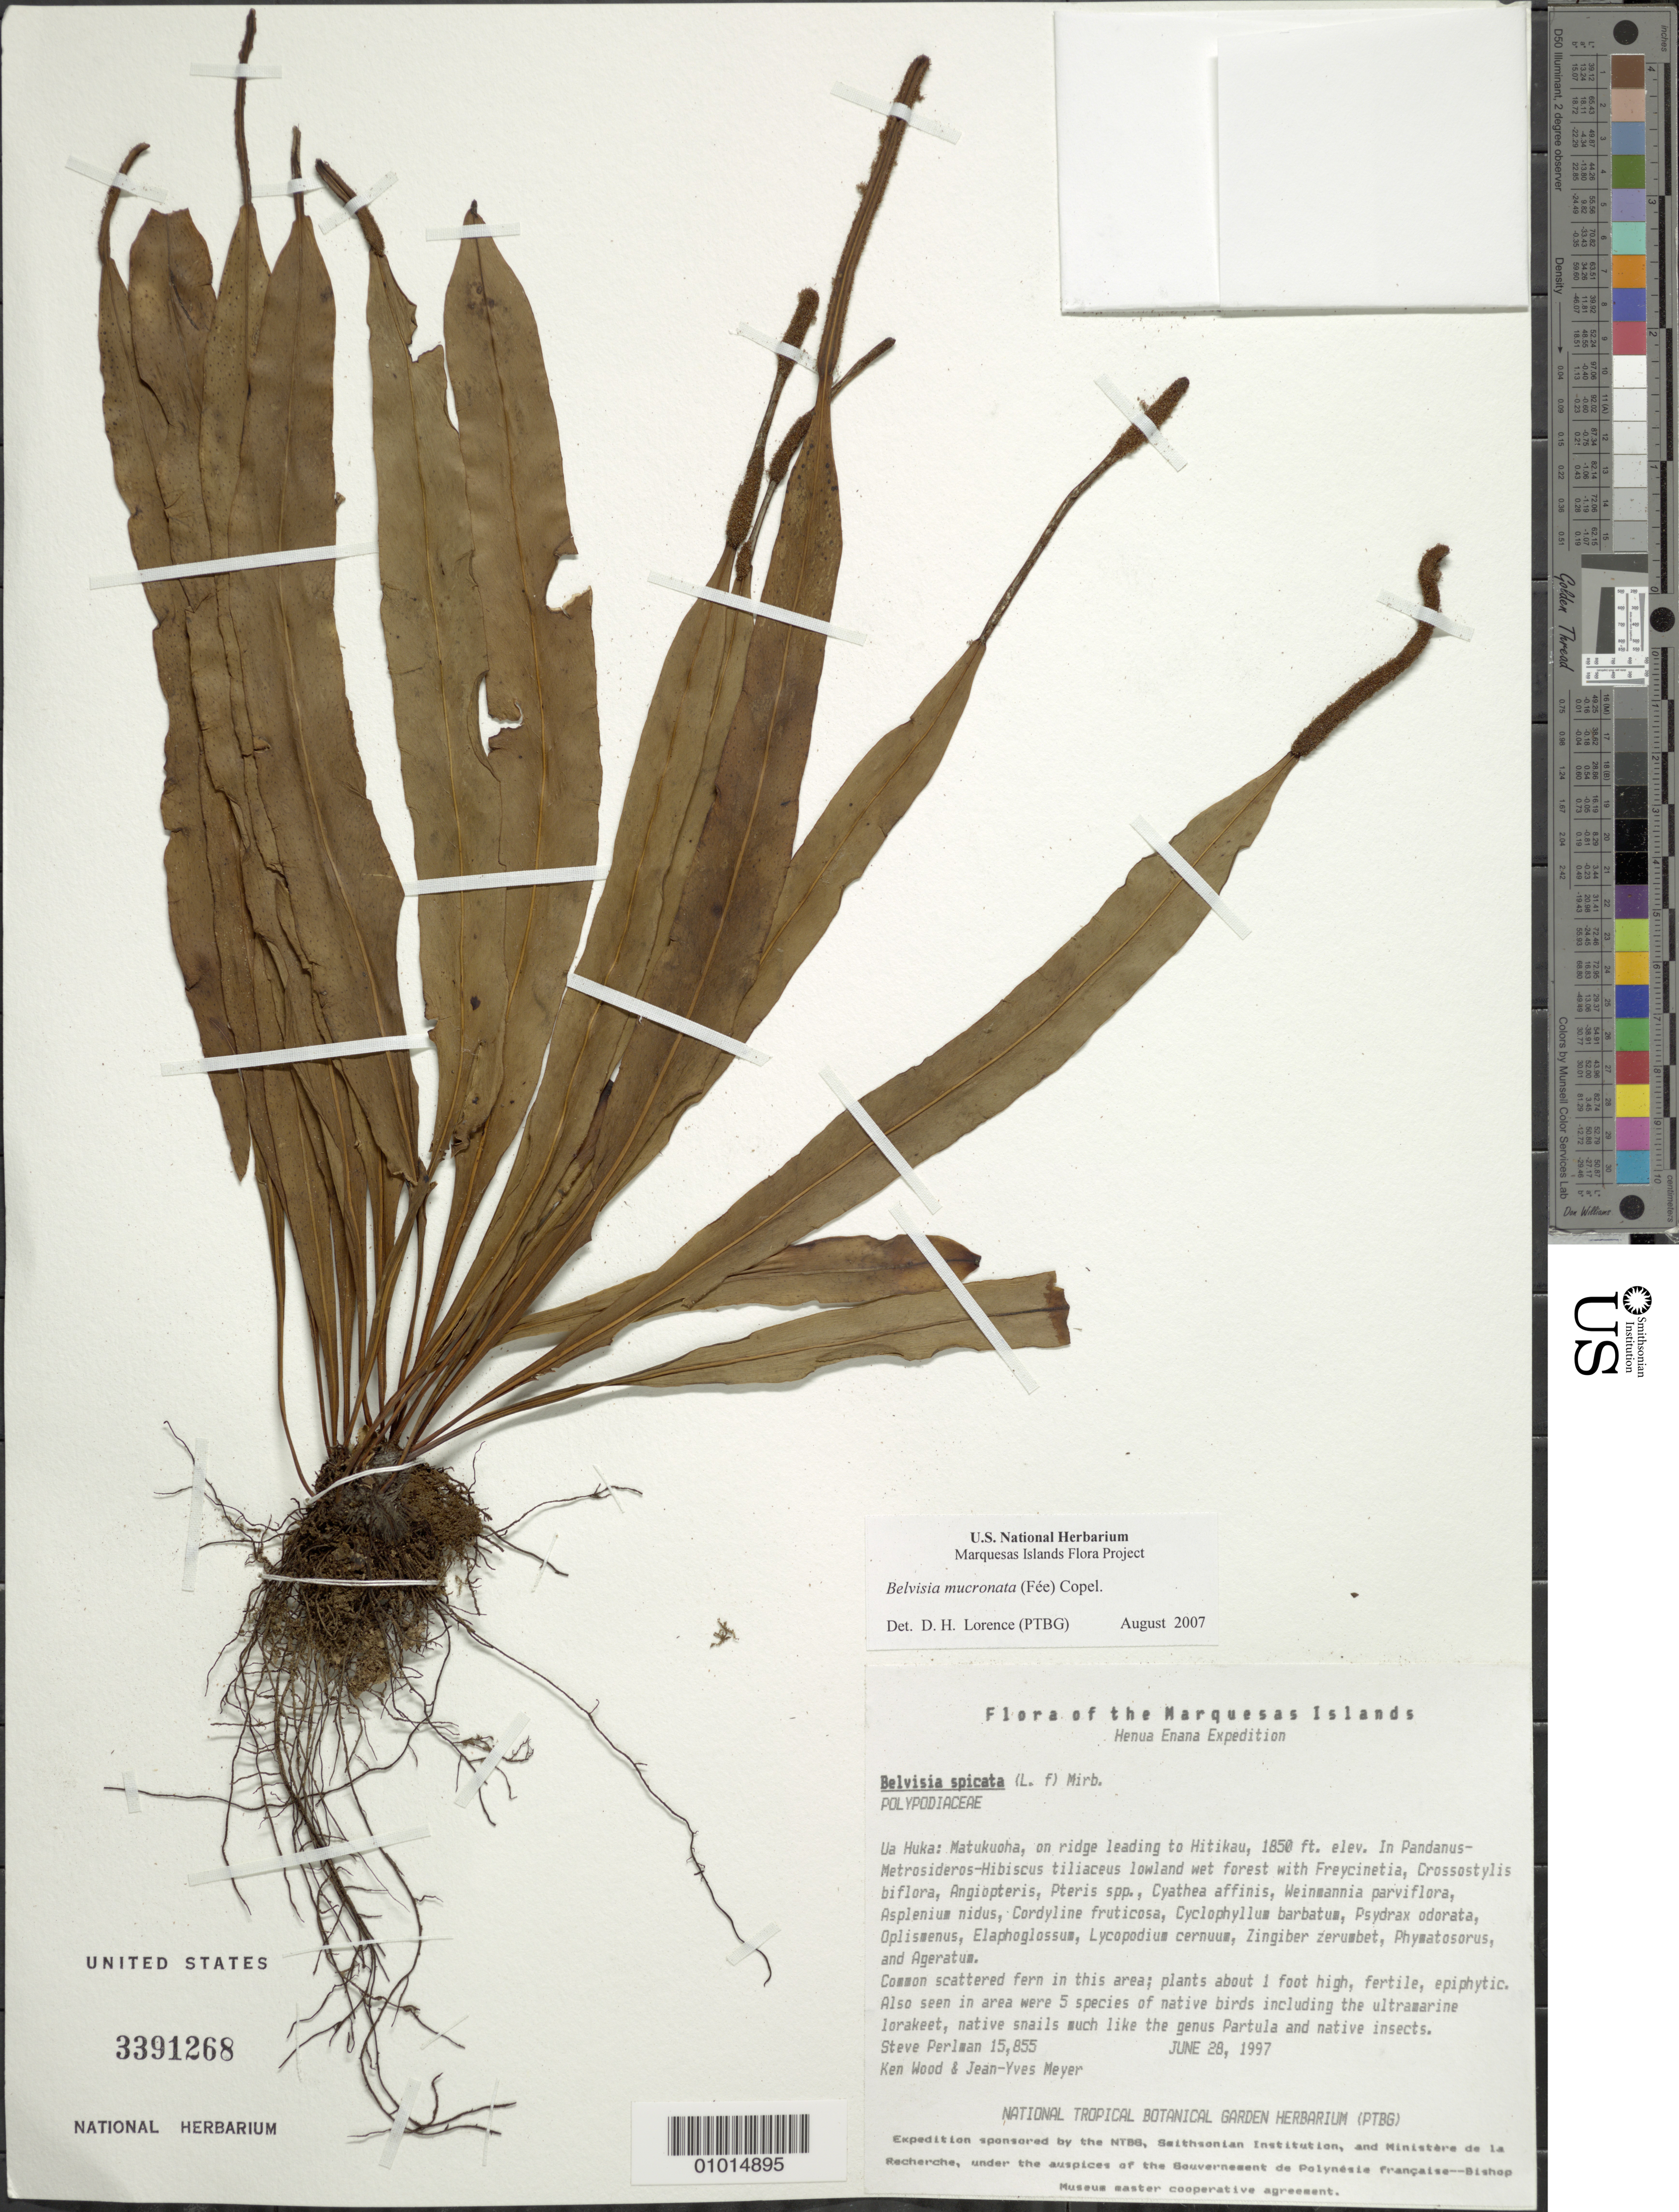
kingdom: Plantae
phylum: Tracheophyta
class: Polypodiopsida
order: Polypodiales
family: Polypodiaceae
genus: Lepisorus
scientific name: Lepisorus mucronatus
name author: (Fée) Li S. Wang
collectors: S. P. Perlman, K. R. Wood & J.-Y. Meyer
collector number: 15855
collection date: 1997-06-28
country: French Polynesia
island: Ua Huka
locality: Matukuoha, on ridge leading to Hitikau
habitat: In Pandanus - Metrosideros - Hibiscus tiliaceus lowland wet forest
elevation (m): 564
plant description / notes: Also seen were 5 species of native birds incuding ultramarine lorakeet, native snails much like Partula, and native insects, Rhincogonus beetles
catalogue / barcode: US 3391268